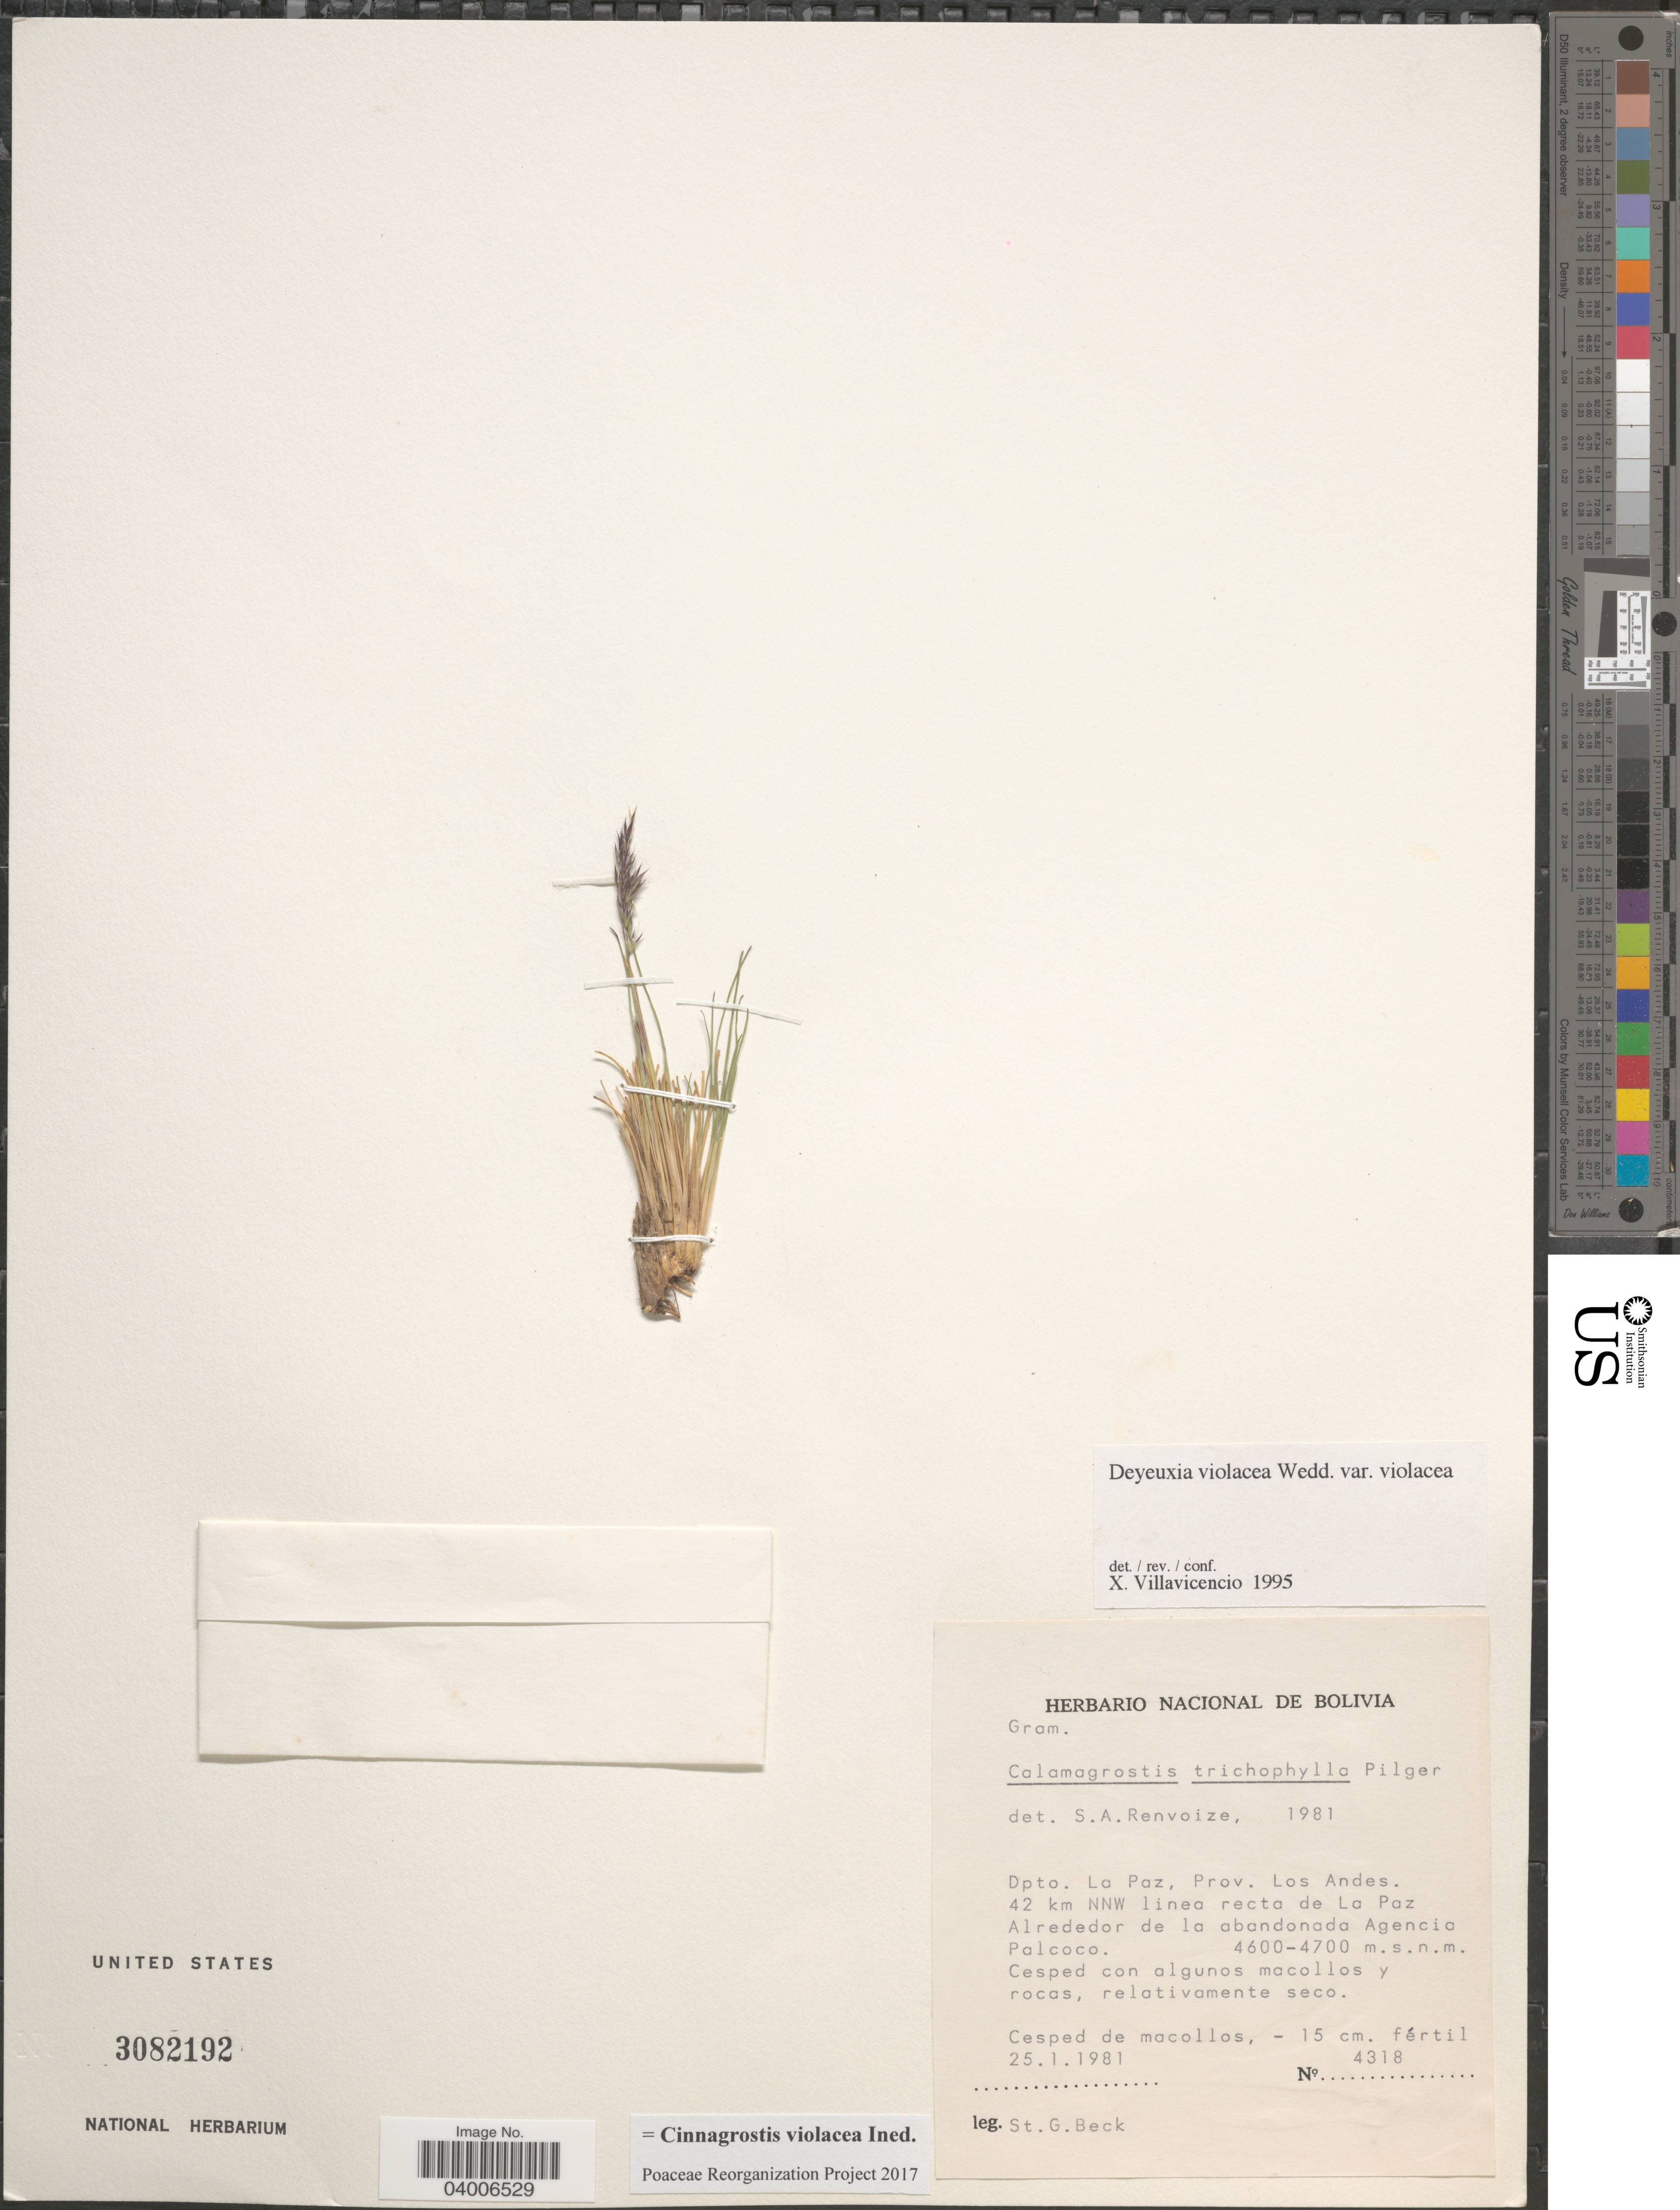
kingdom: Plantae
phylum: Tracheophyta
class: Liliopsida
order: Poales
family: Poaceae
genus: Cinnagrostis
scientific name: Cinnagrostis violacea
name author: (Wedd.) P.M. Peterson et al.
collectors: S. G. Beck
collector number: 4318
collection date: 1981-01-25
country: Bolivia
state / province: La Paz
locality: Dpto. La Paz, Prov. Los Andes 42 km NNW linea recta de La Paz. Alrededor de la abandonada Agencia Palcoco.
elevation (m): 4600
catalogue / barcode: US 3082192